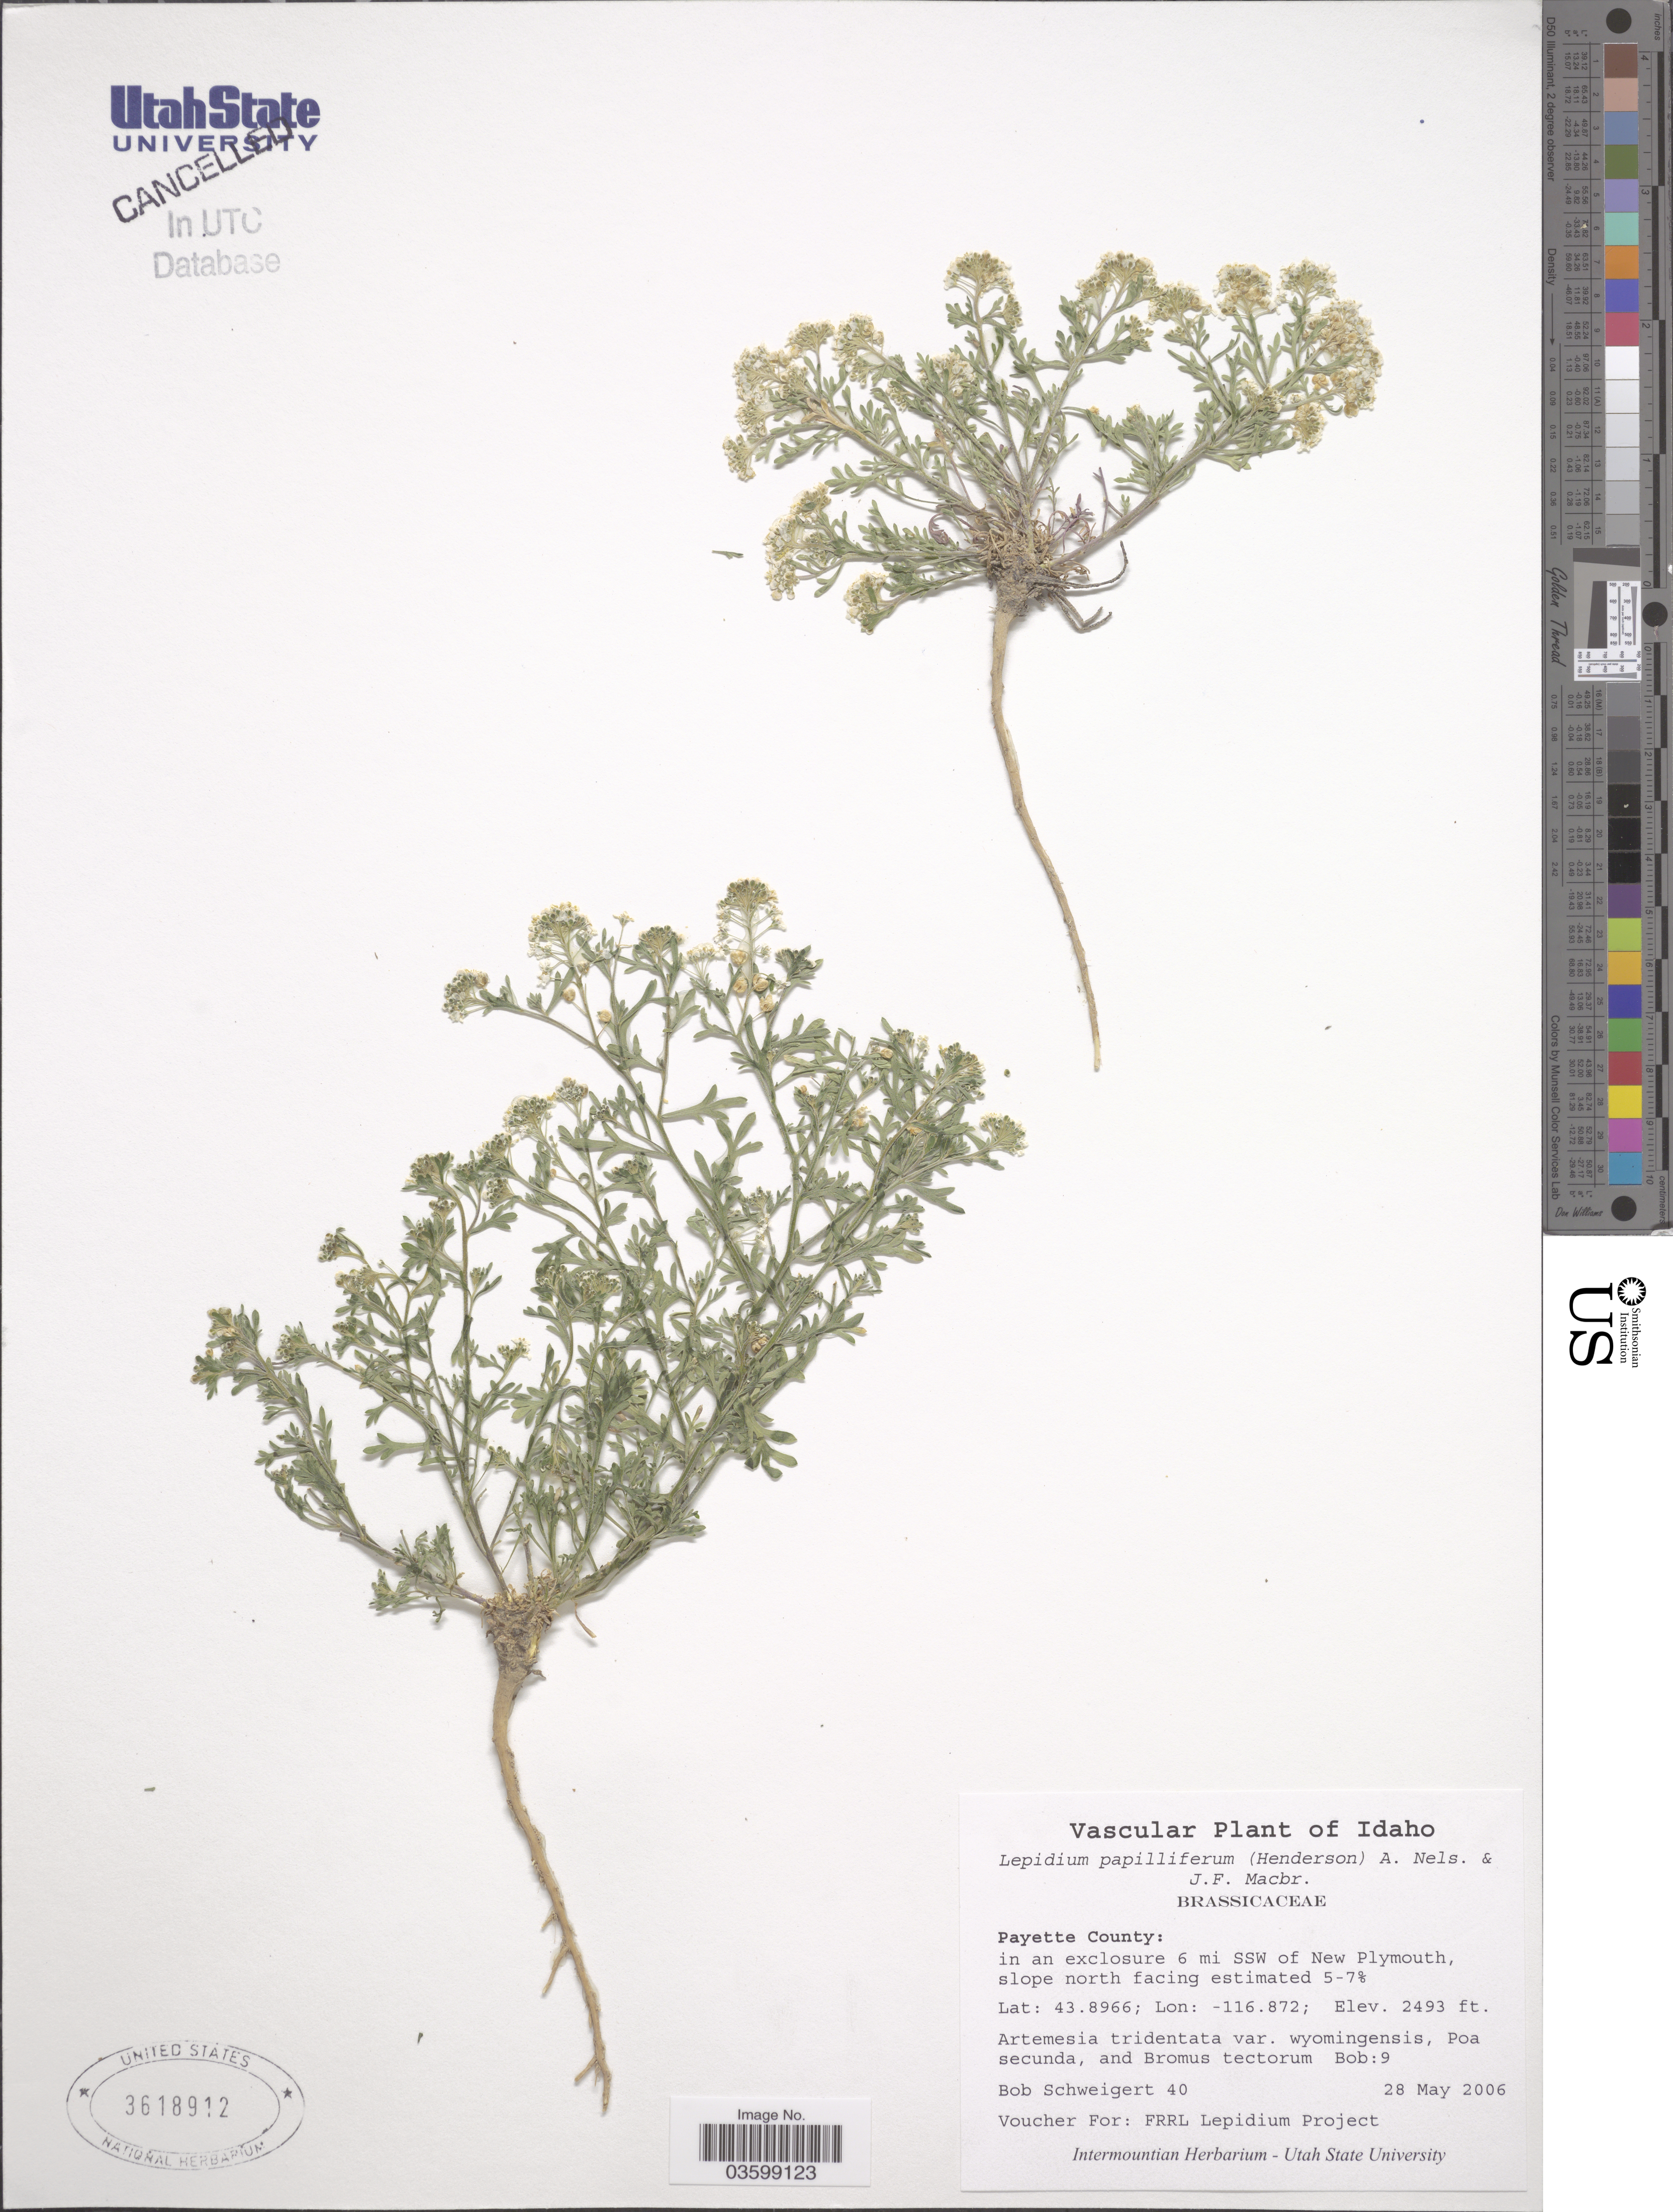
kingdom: Plantae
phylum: Tracheophyta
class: Magnoliopsida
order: Brassicales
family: Brassicaceae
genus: Lepidium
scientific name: Lepidium papilliferum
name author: (L.F. Hend.) A. Nelson & J.F. Macbr.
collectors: B. Schweigert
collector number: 40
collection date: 2006-05-28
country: United States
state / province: Idaho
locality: Payette County: in an exclosure 6 mi SSW of New Plymouth, slope north facing estimated 5-7%.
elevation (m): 760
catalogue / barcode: US 3618912